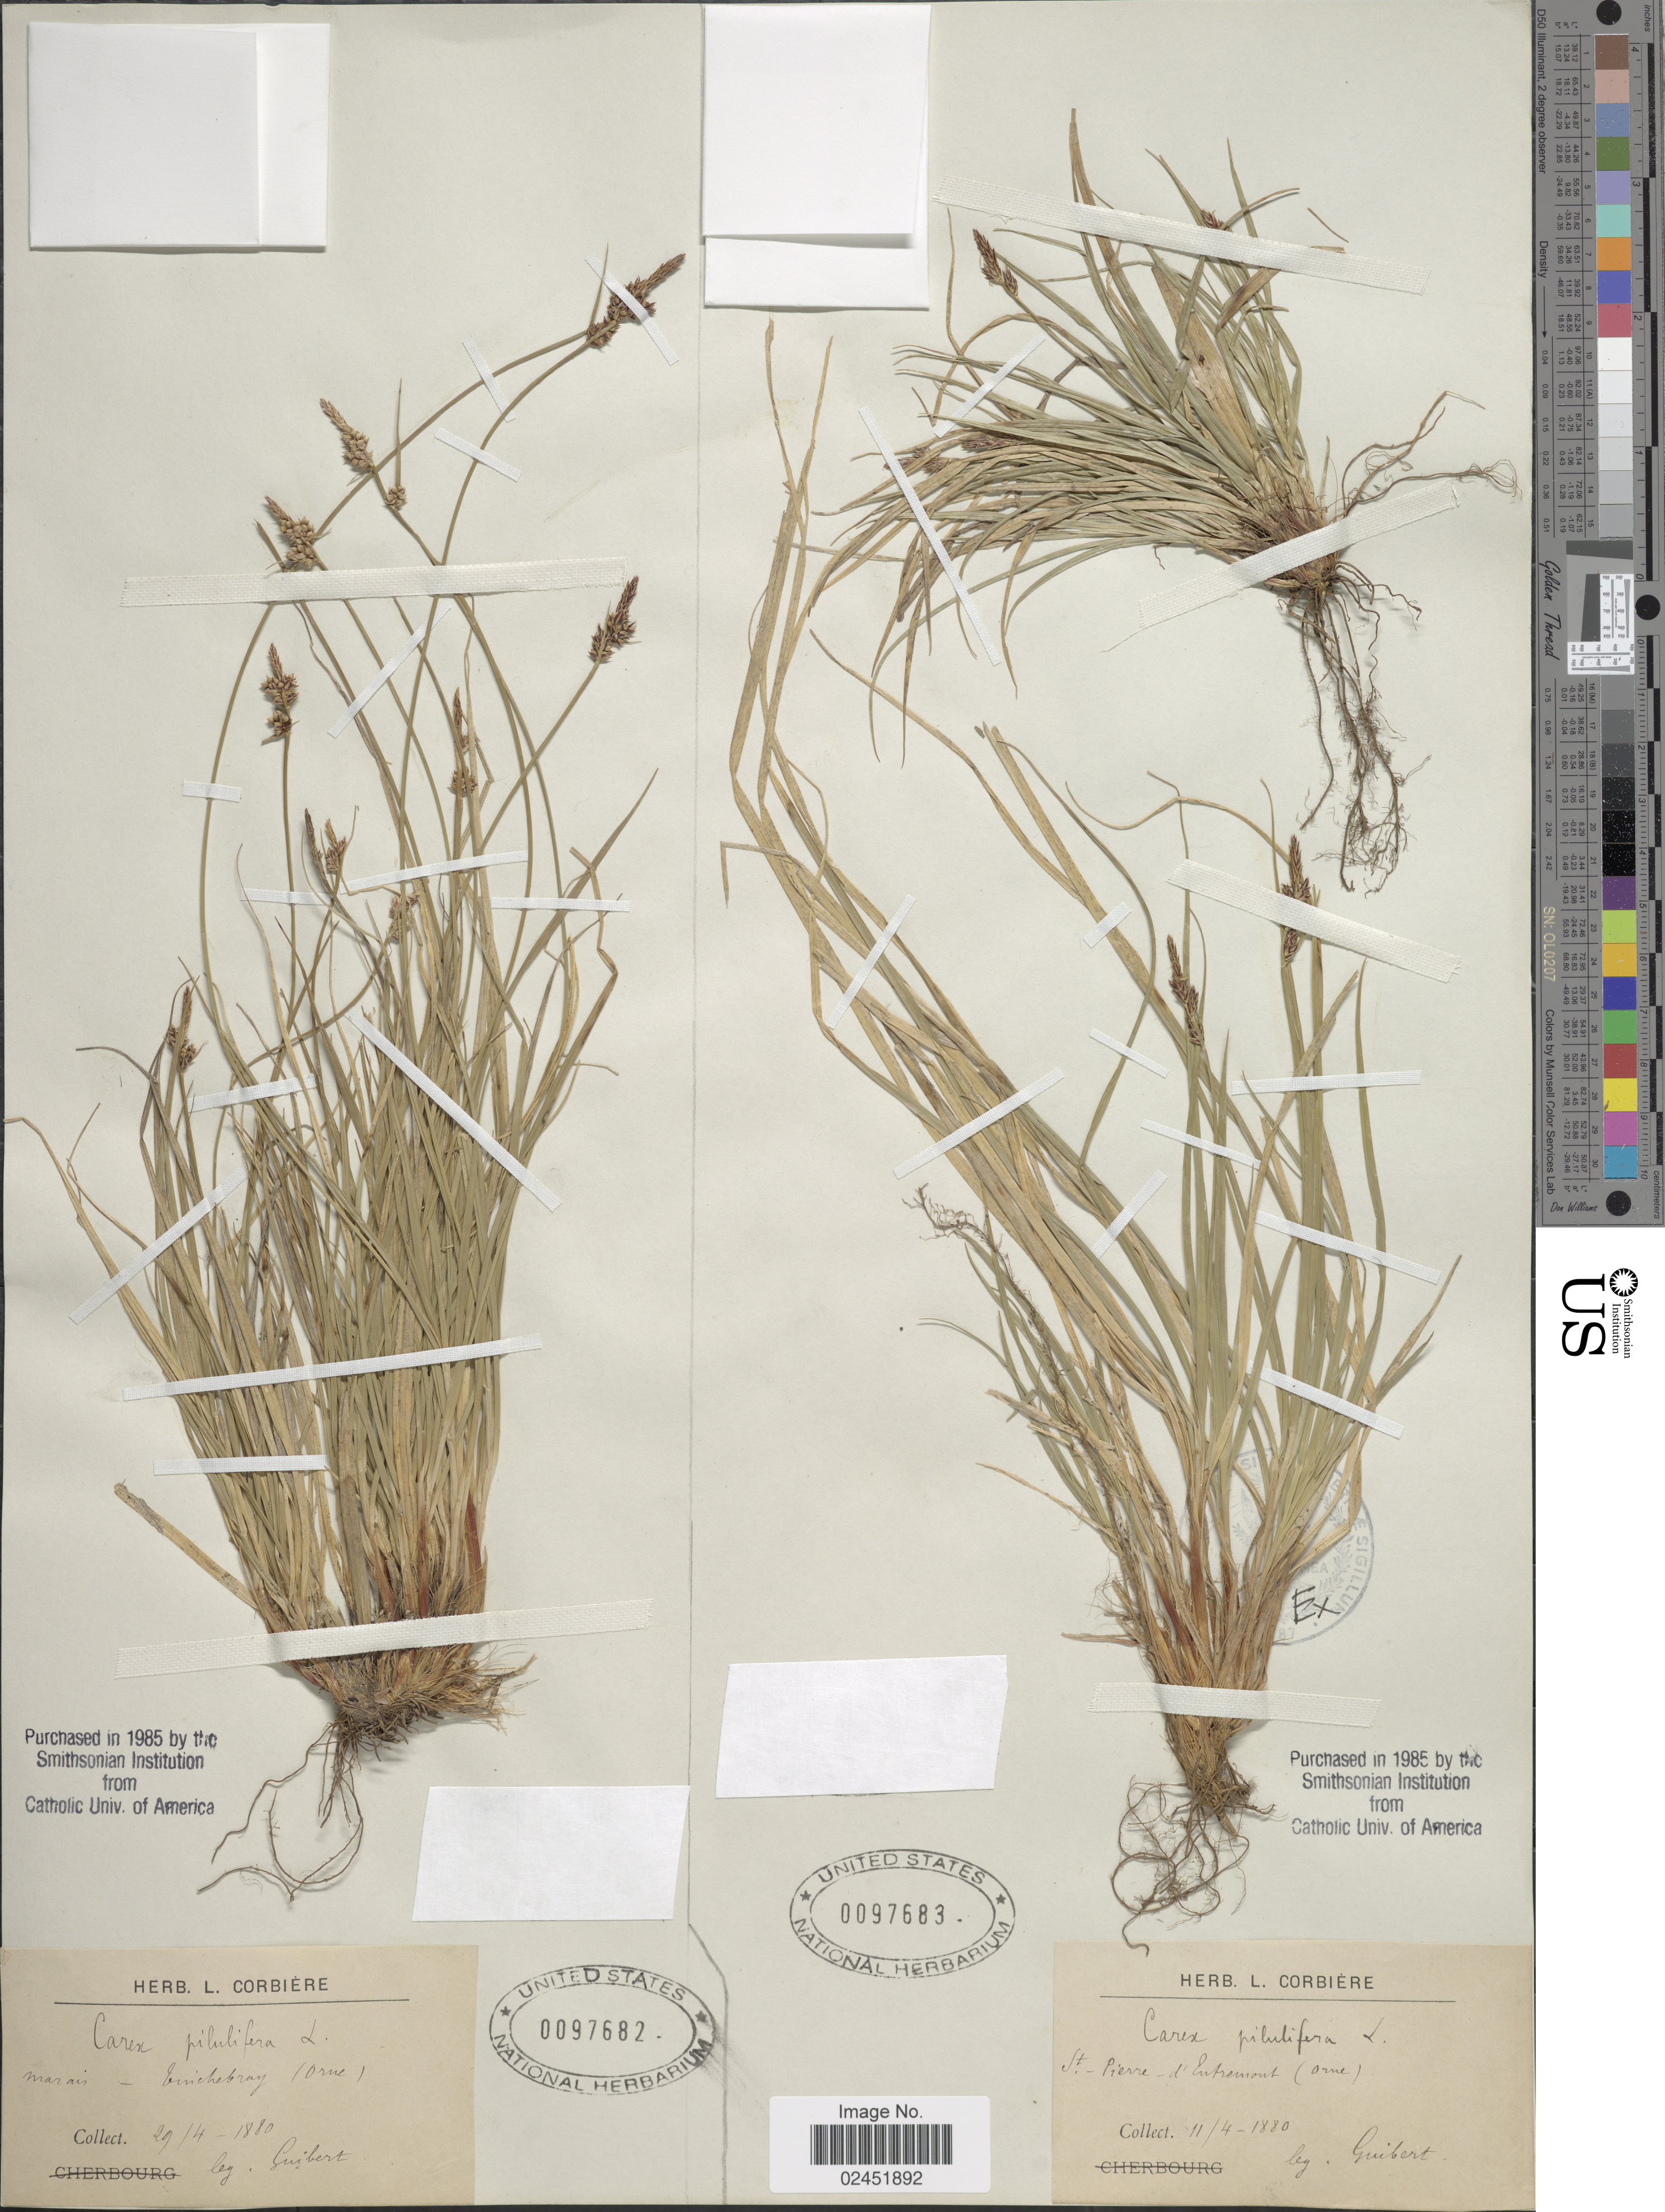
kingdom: Plantae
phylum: Tracheophyta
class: Liliopsida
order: Poales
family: Cyperaceae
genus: Carex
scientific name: Carex pilulifera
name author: L.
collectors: Guibert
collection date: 1880-04-29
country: France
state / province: Normandie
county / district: Orne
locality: Marais - Zurichberg (Orne)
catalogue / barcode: US 97682